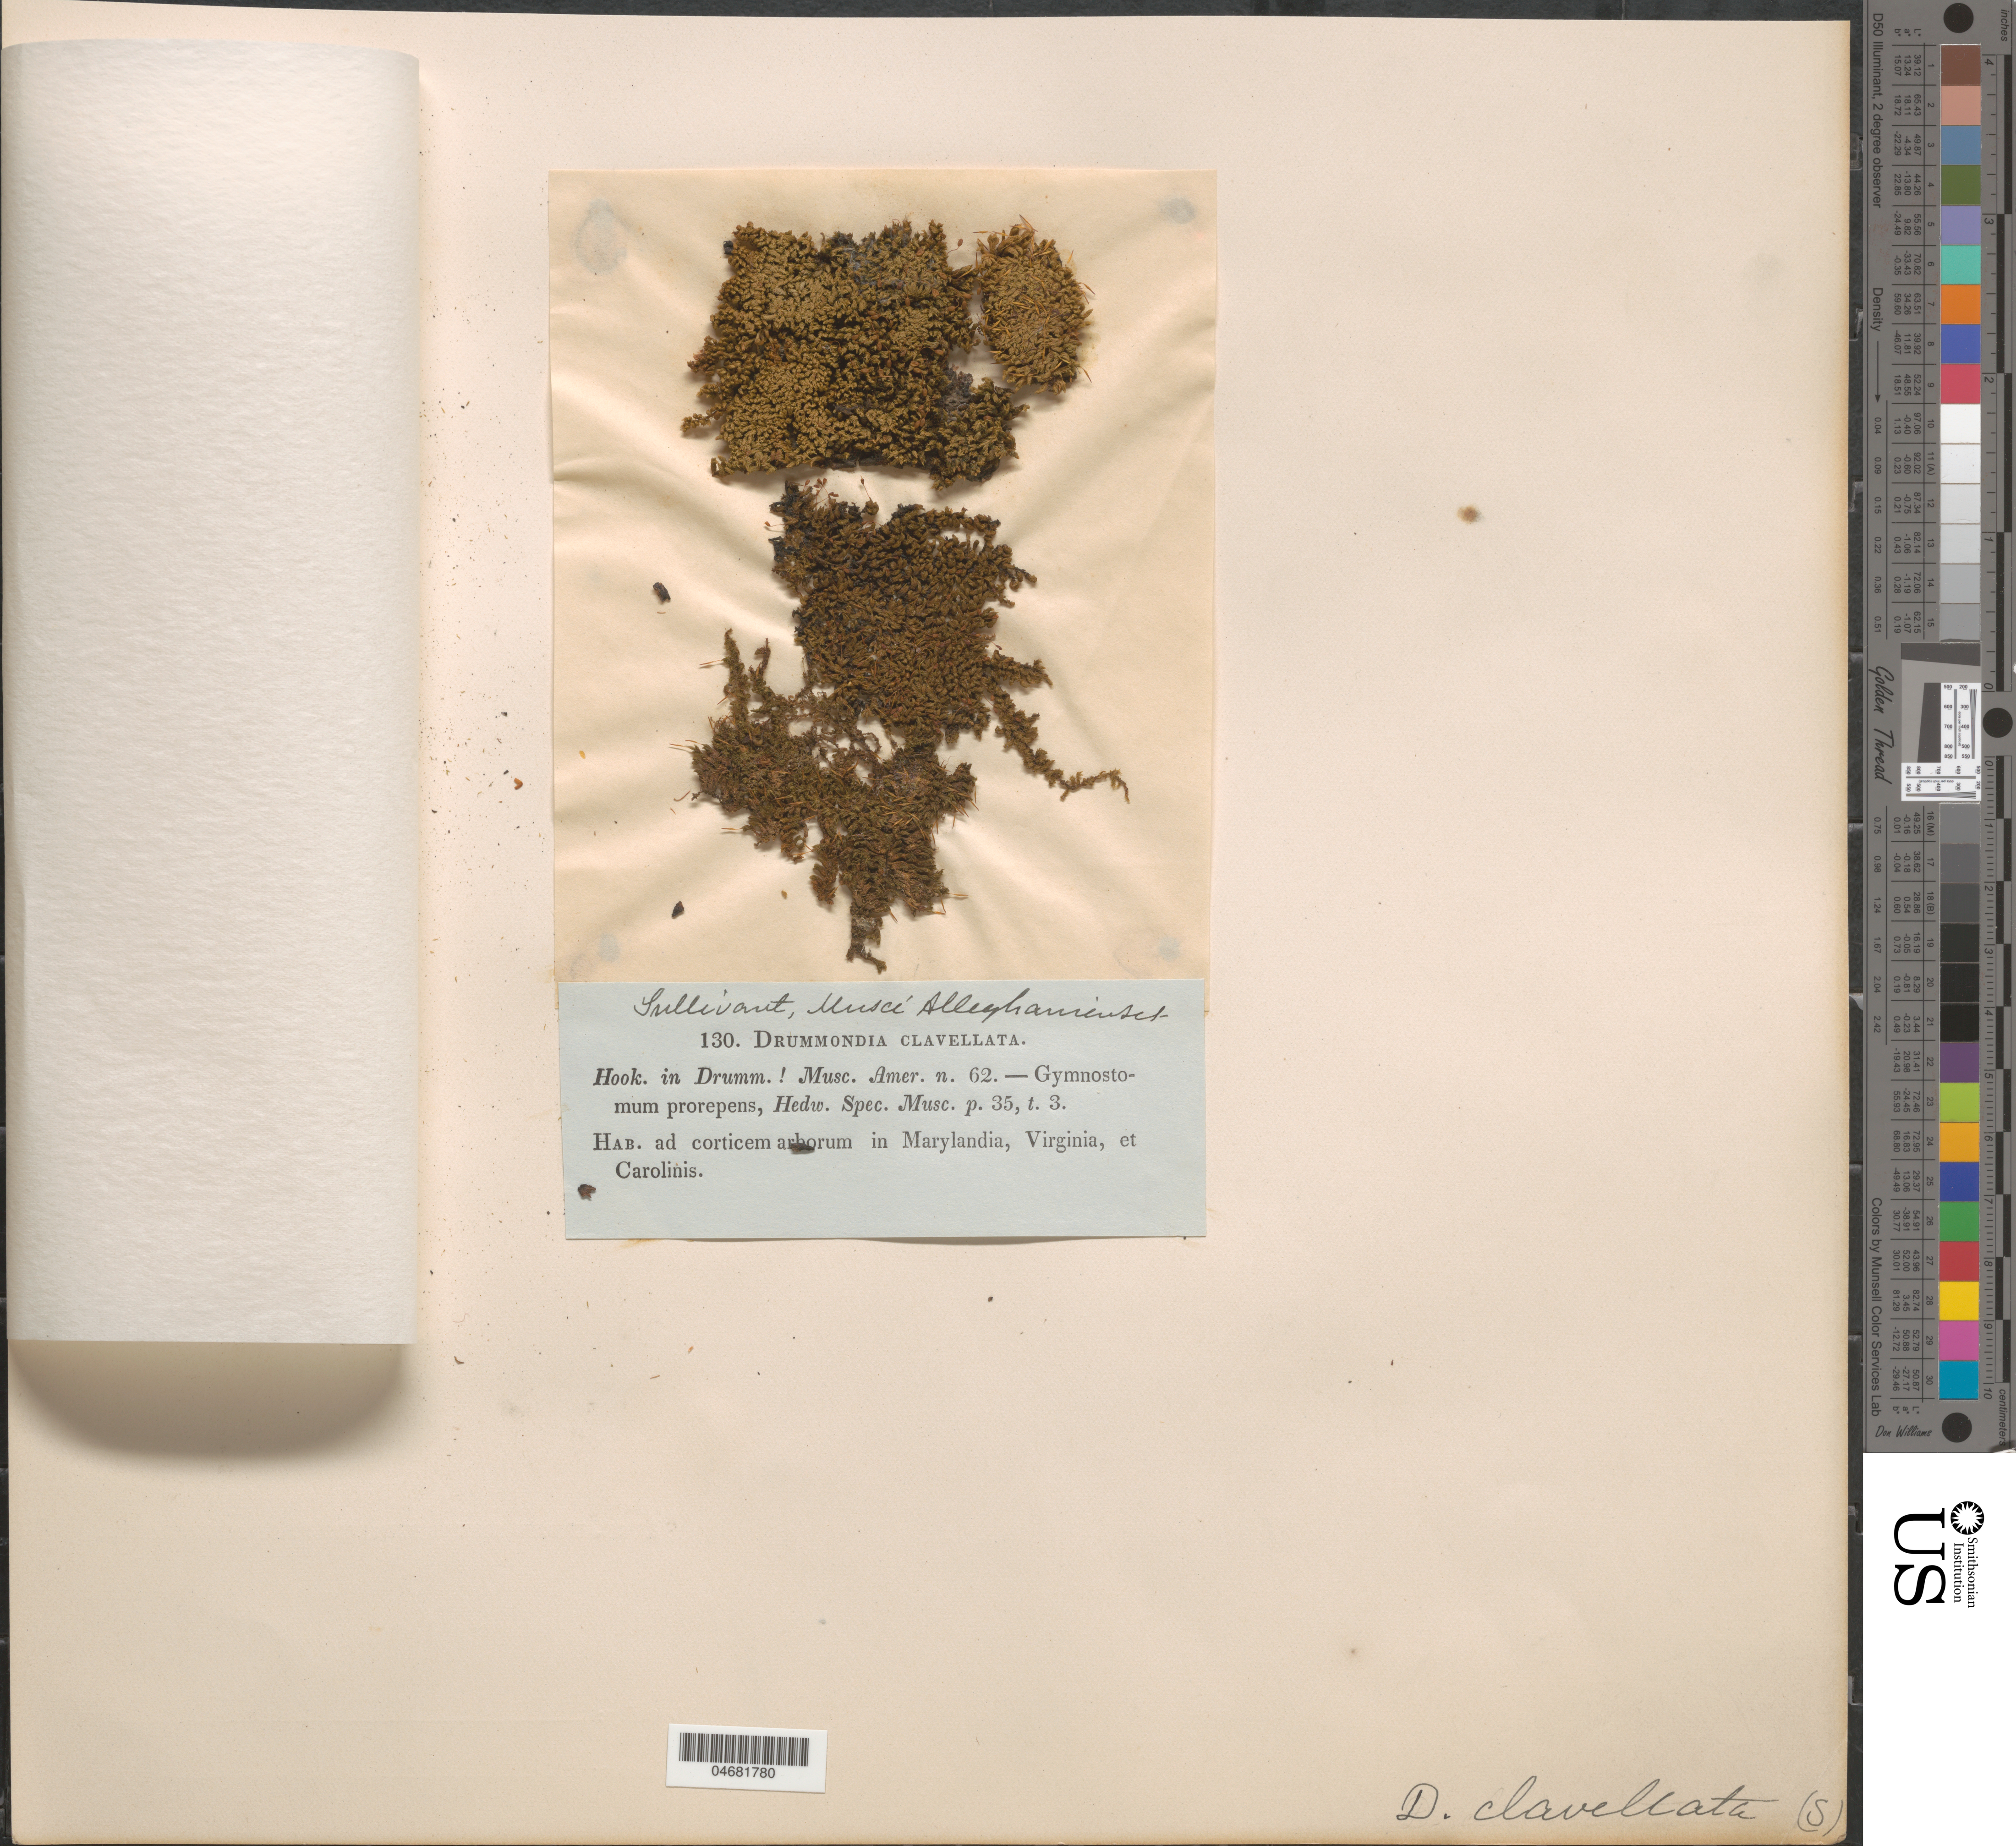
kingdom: Plantae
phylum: Bryophyta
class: Bryopsida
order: Orthotrichales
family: Orthotrichaceae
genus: Drummondia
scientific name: Drummondia clavellata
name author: (Hook. & Grev.) Hook.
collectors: Sullivant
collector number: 130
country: United States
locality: Alleghanienses. Ad corticem arborum in Marylandia, Virginia, et Carolinis.